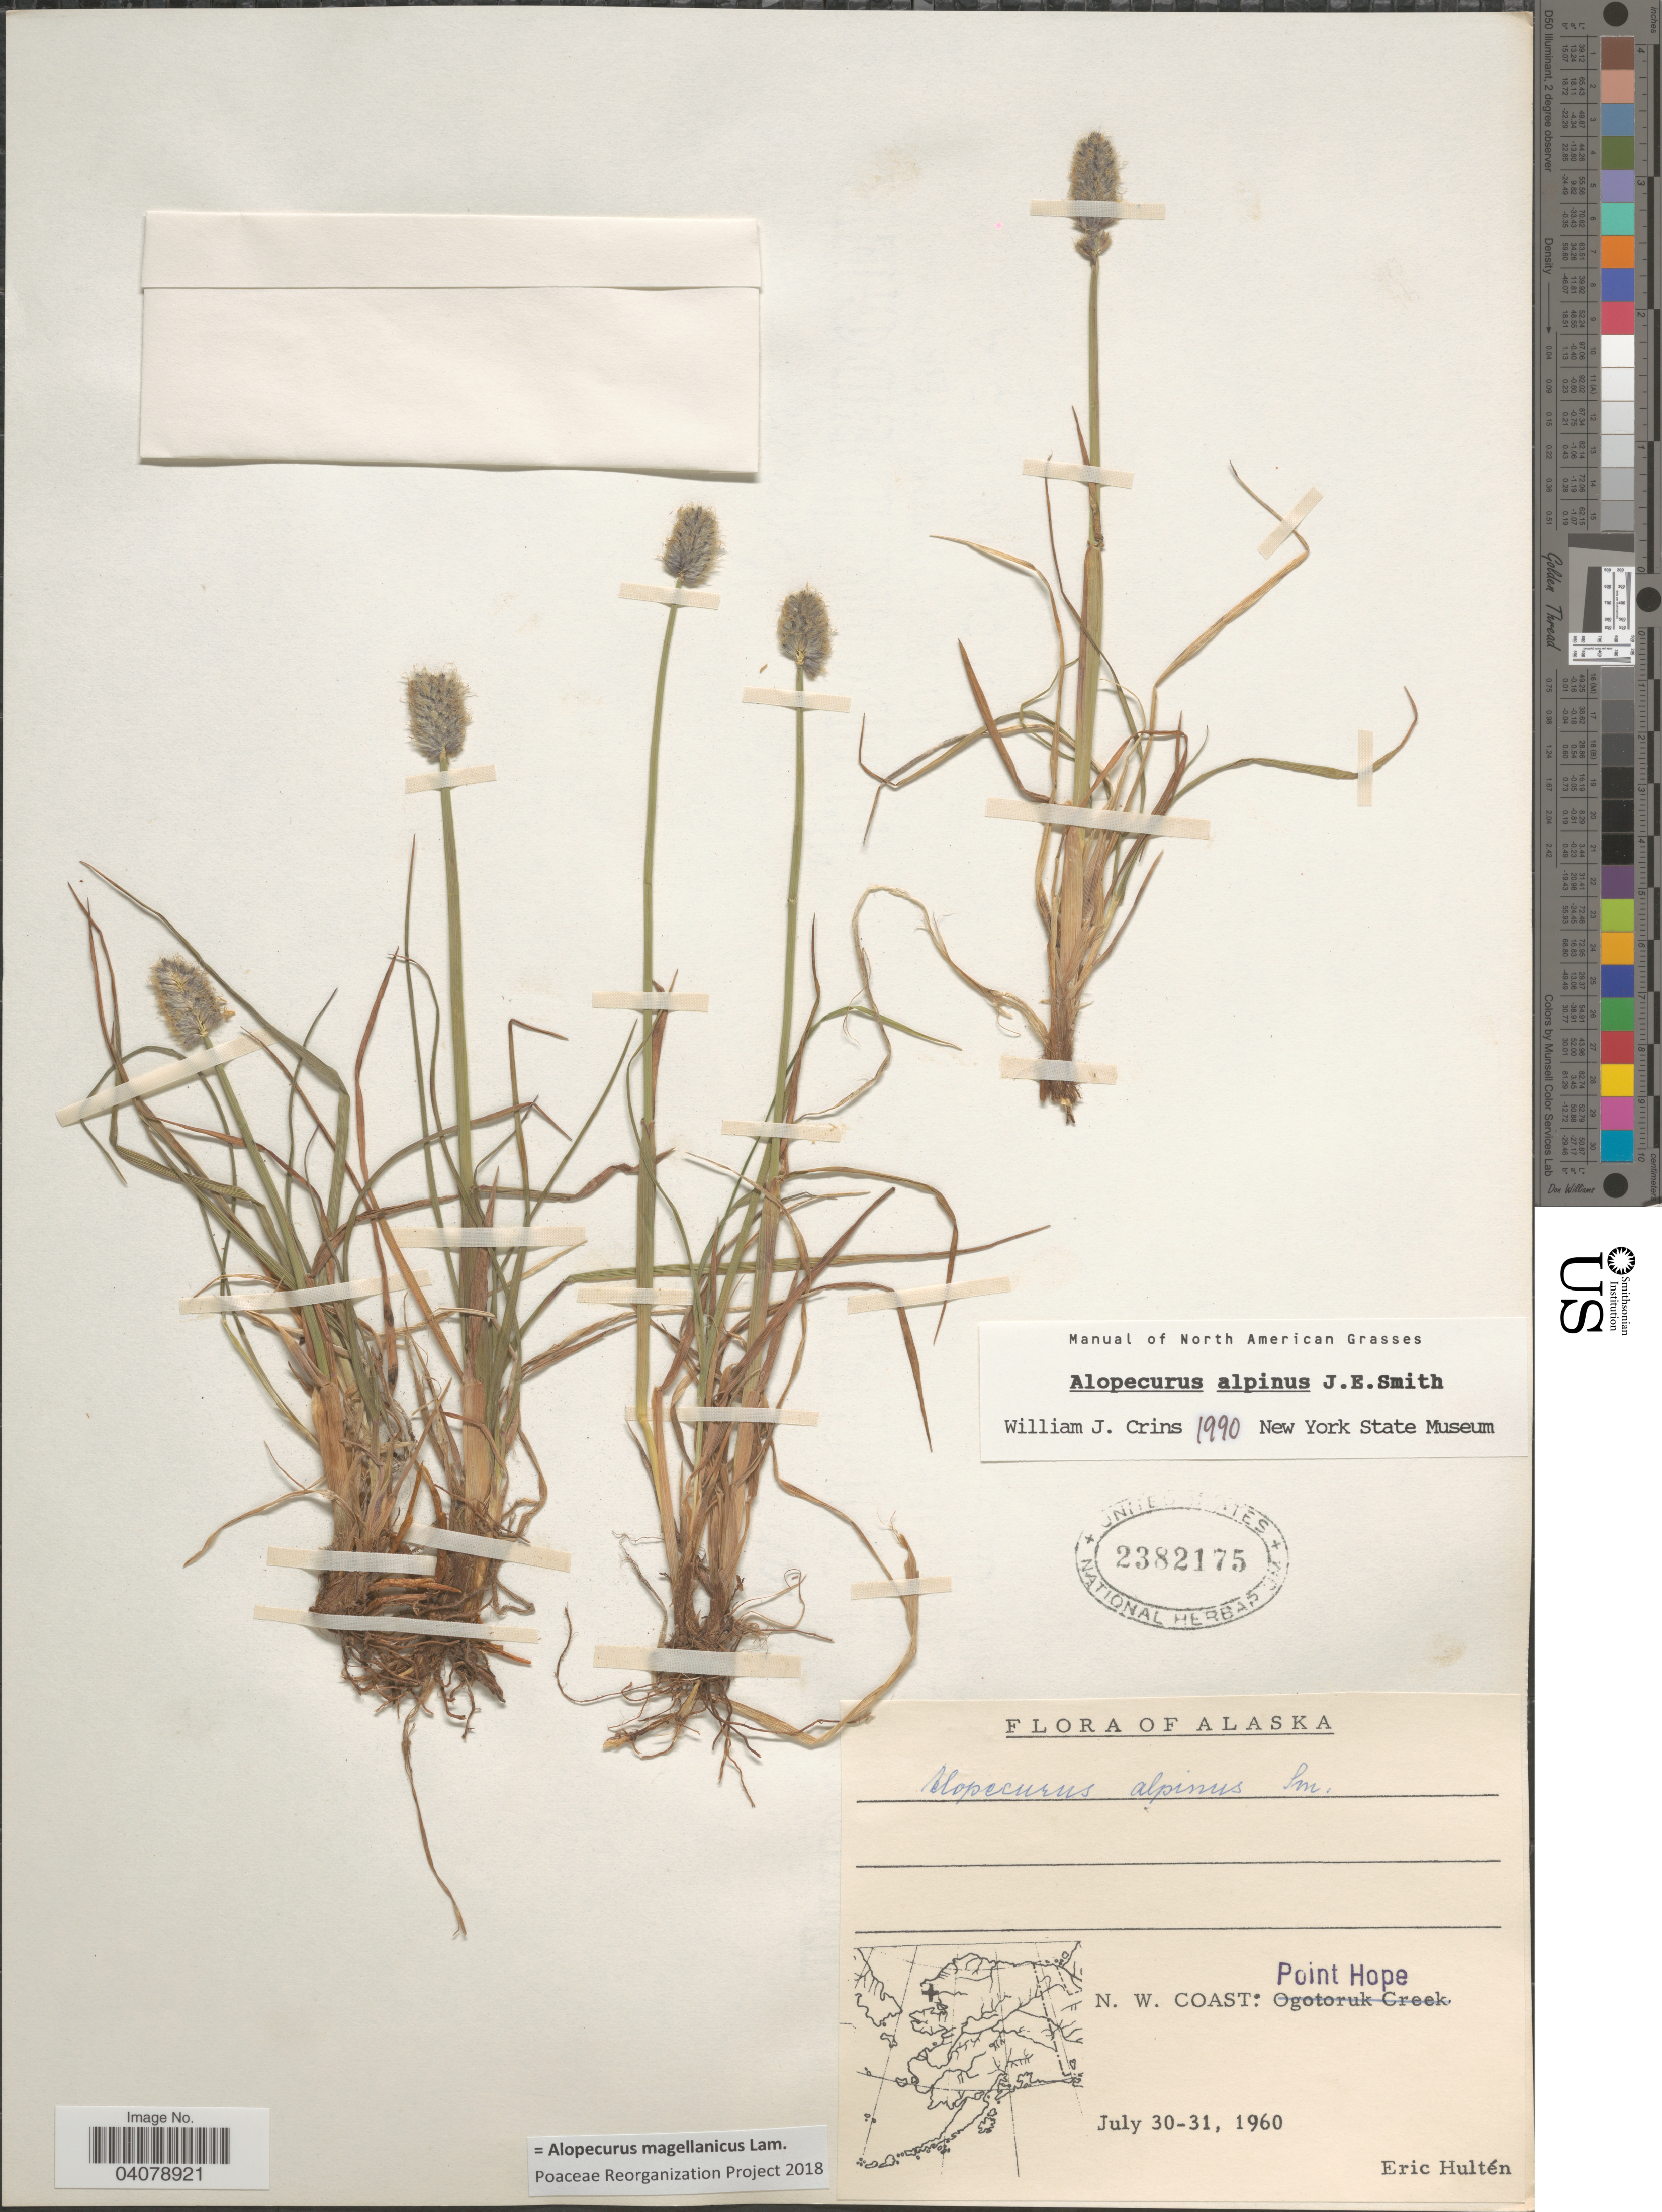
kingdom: Plantae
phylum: Tracheophyta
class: Liliopsida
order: Poales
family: Poaceae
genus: Alopecurus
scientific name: Alopecurus magellanicus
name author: Lam.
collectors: E. G. Hultén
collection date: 1960-07-30/1960-07-31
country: United States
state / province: Alaska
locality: N. W. Coast: Point Hope.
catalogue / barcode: US 2382175